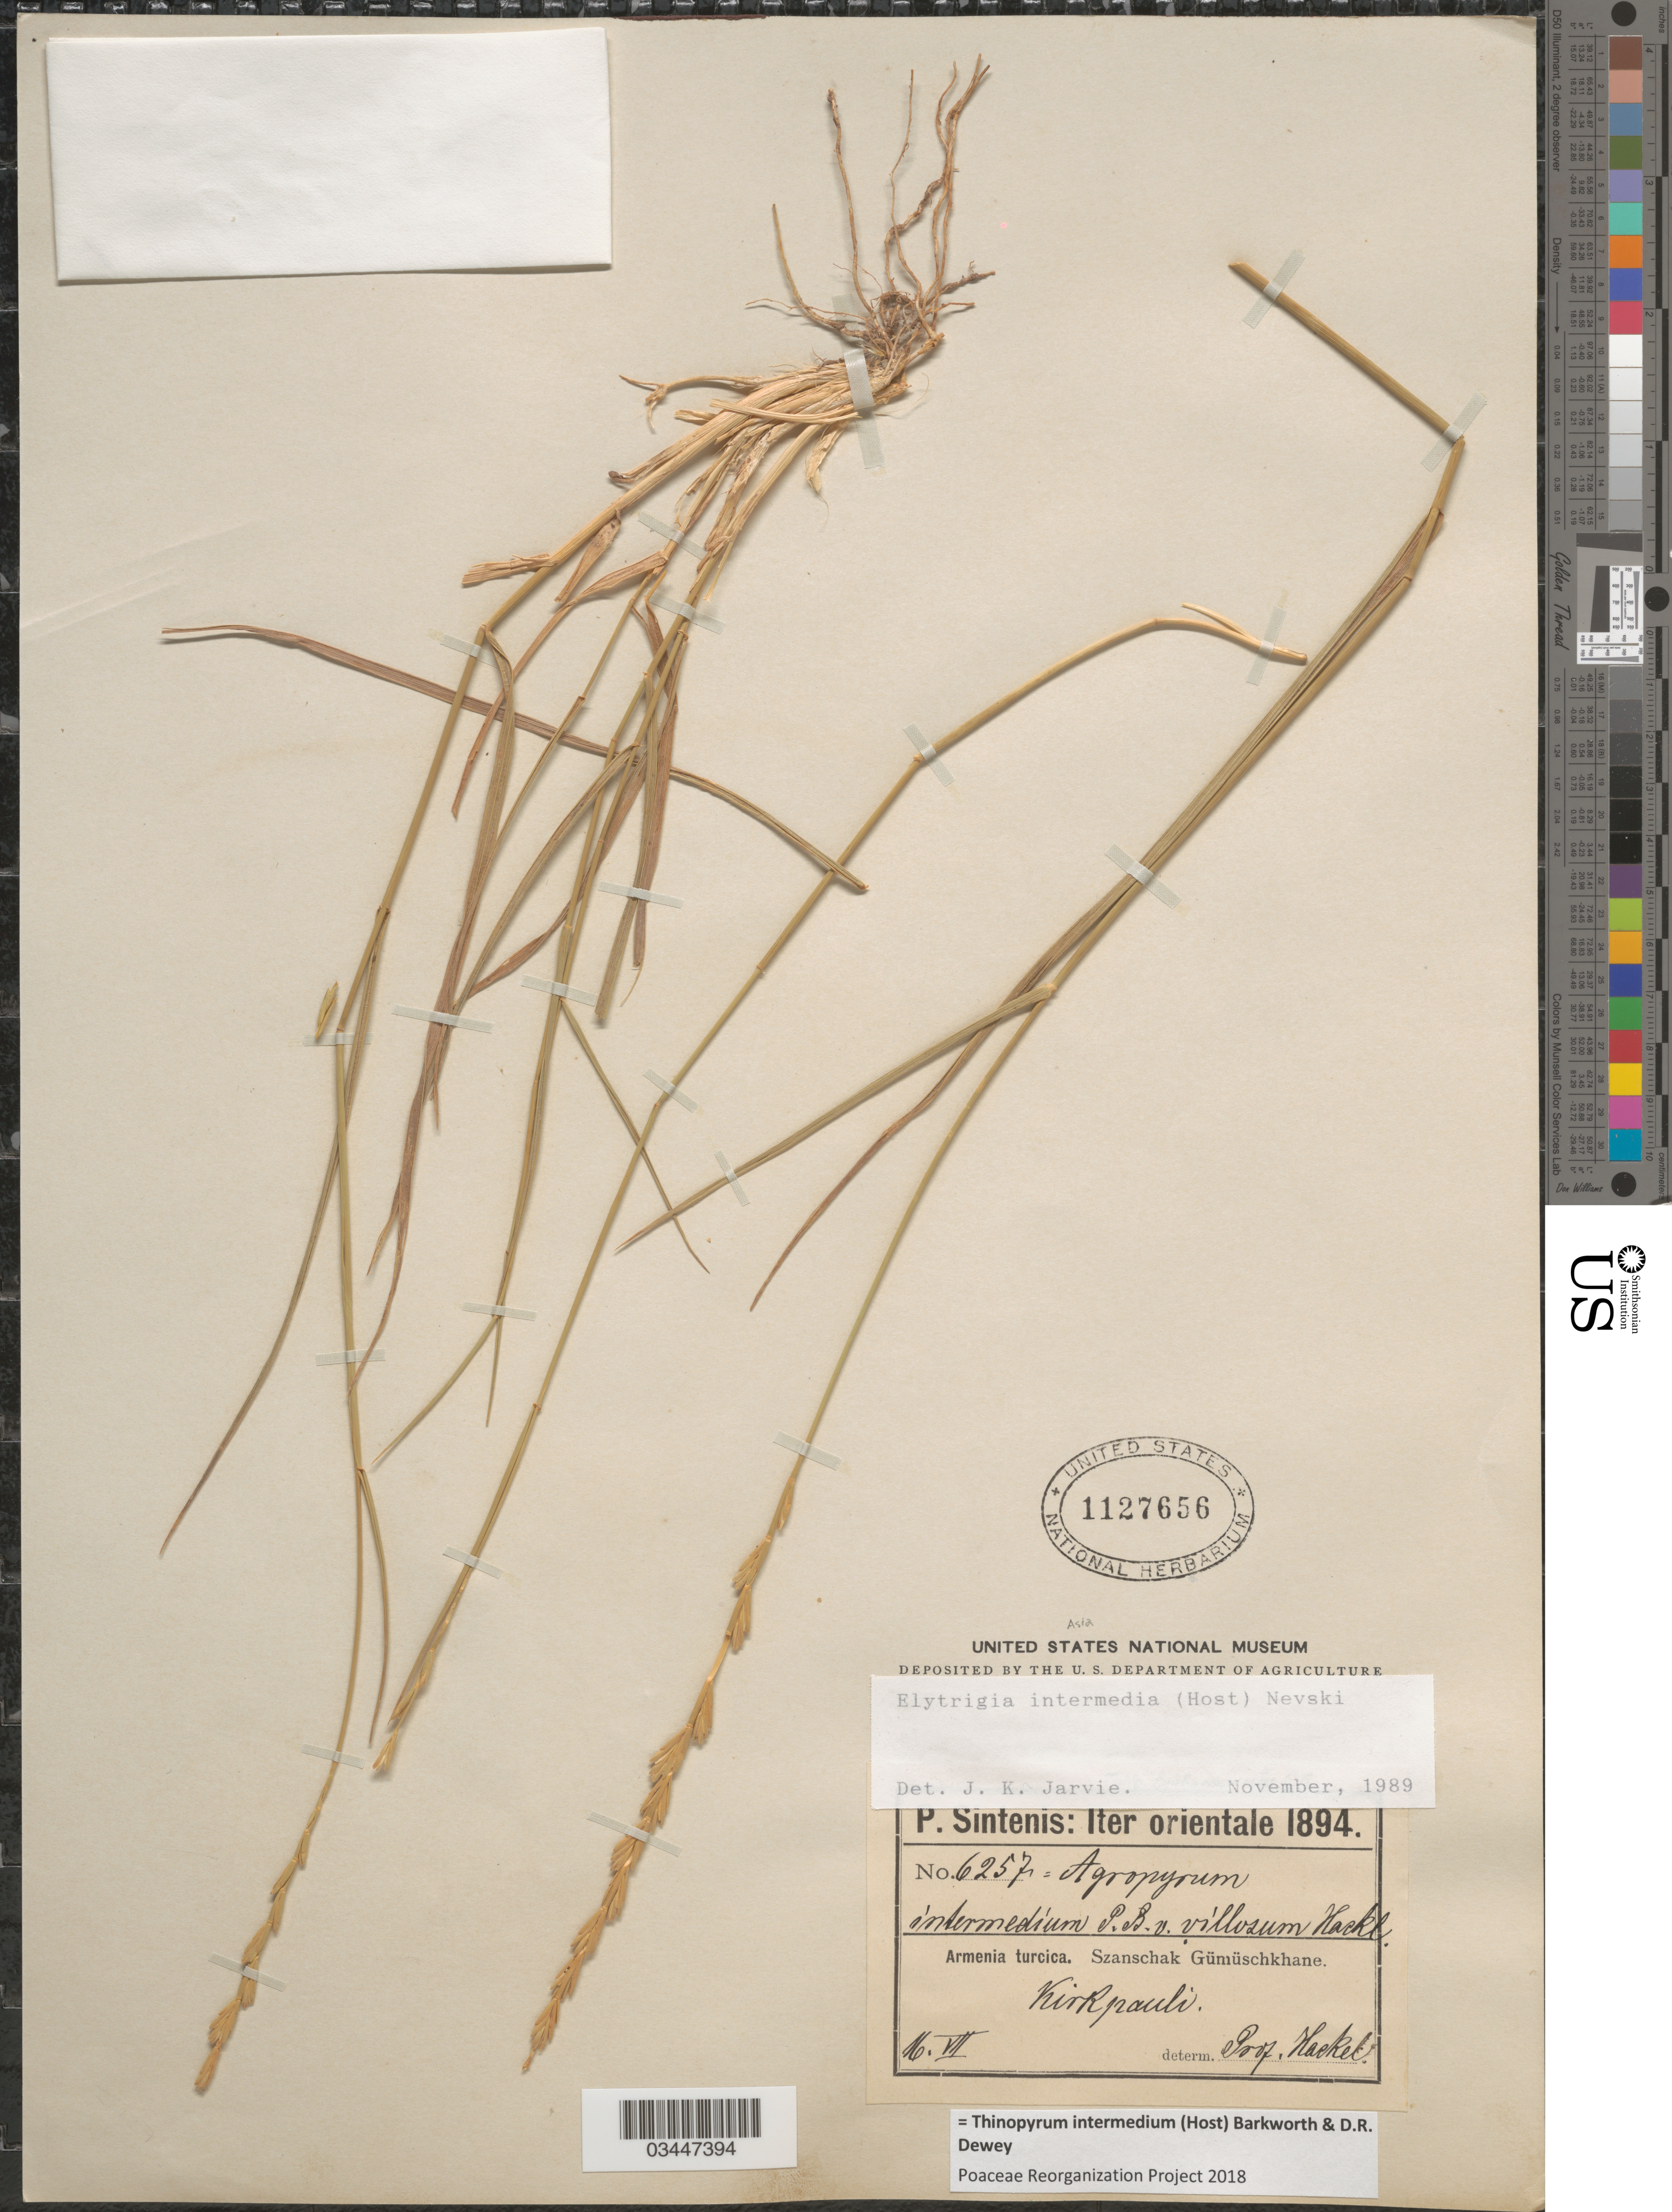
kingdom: Plantae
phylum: Tracheophyta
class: Liliopsida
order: Poales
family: Poaceae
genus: Thinopyrum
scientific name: Thinopyrum intermedium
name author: (Host) Barkworth & Dewey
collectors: P. Sintenis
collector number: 6257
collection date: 1894-07-16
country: Turkey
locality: Iter orientale 1894. Armenia turcica. Szanschak Gümüschkhane. Kirkpauli.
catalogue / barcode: US 1127656